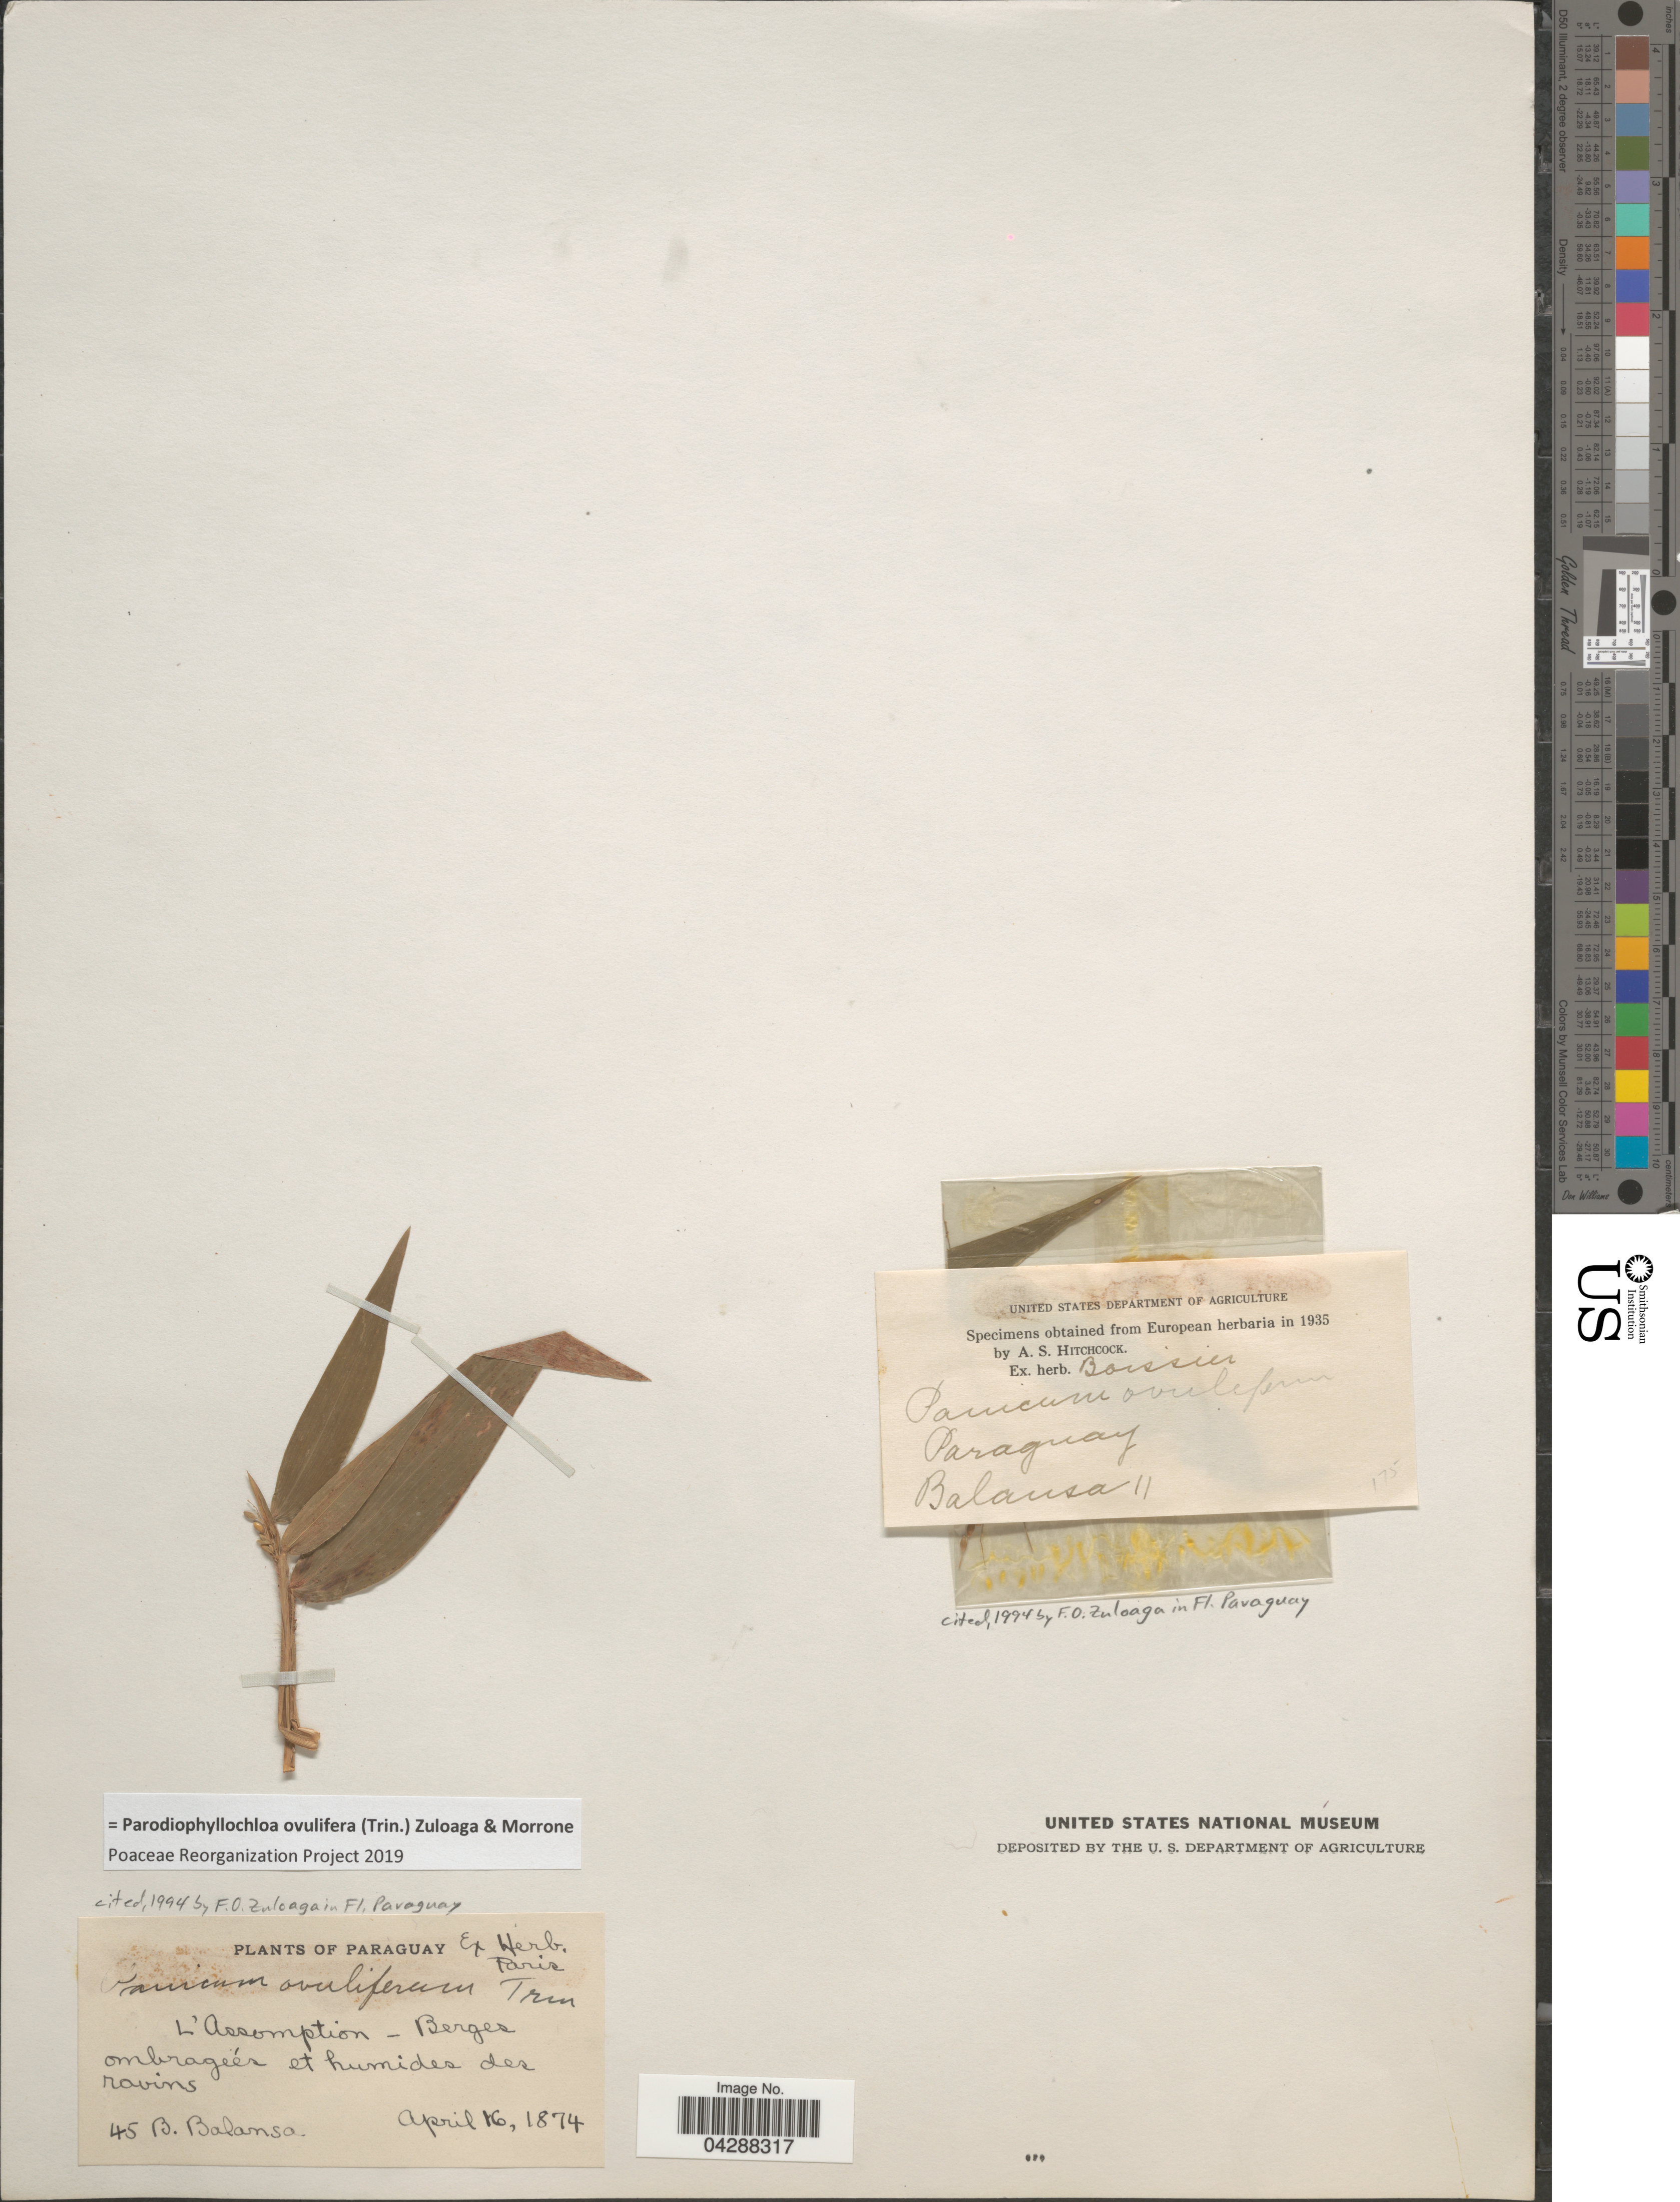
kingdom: Plantae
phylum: Tracheophyta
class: Liliopsida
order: Poales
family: Poaceae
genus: Parodiophyllochloa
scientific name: Parodiophyllochloa ovulifera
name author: (Trin.) Zuloaga & Morrone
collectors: B. Balansa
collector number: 45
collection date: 1874-04-16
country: Paraguay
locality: L'Assomption-Berges ombragées et humides des ravins.